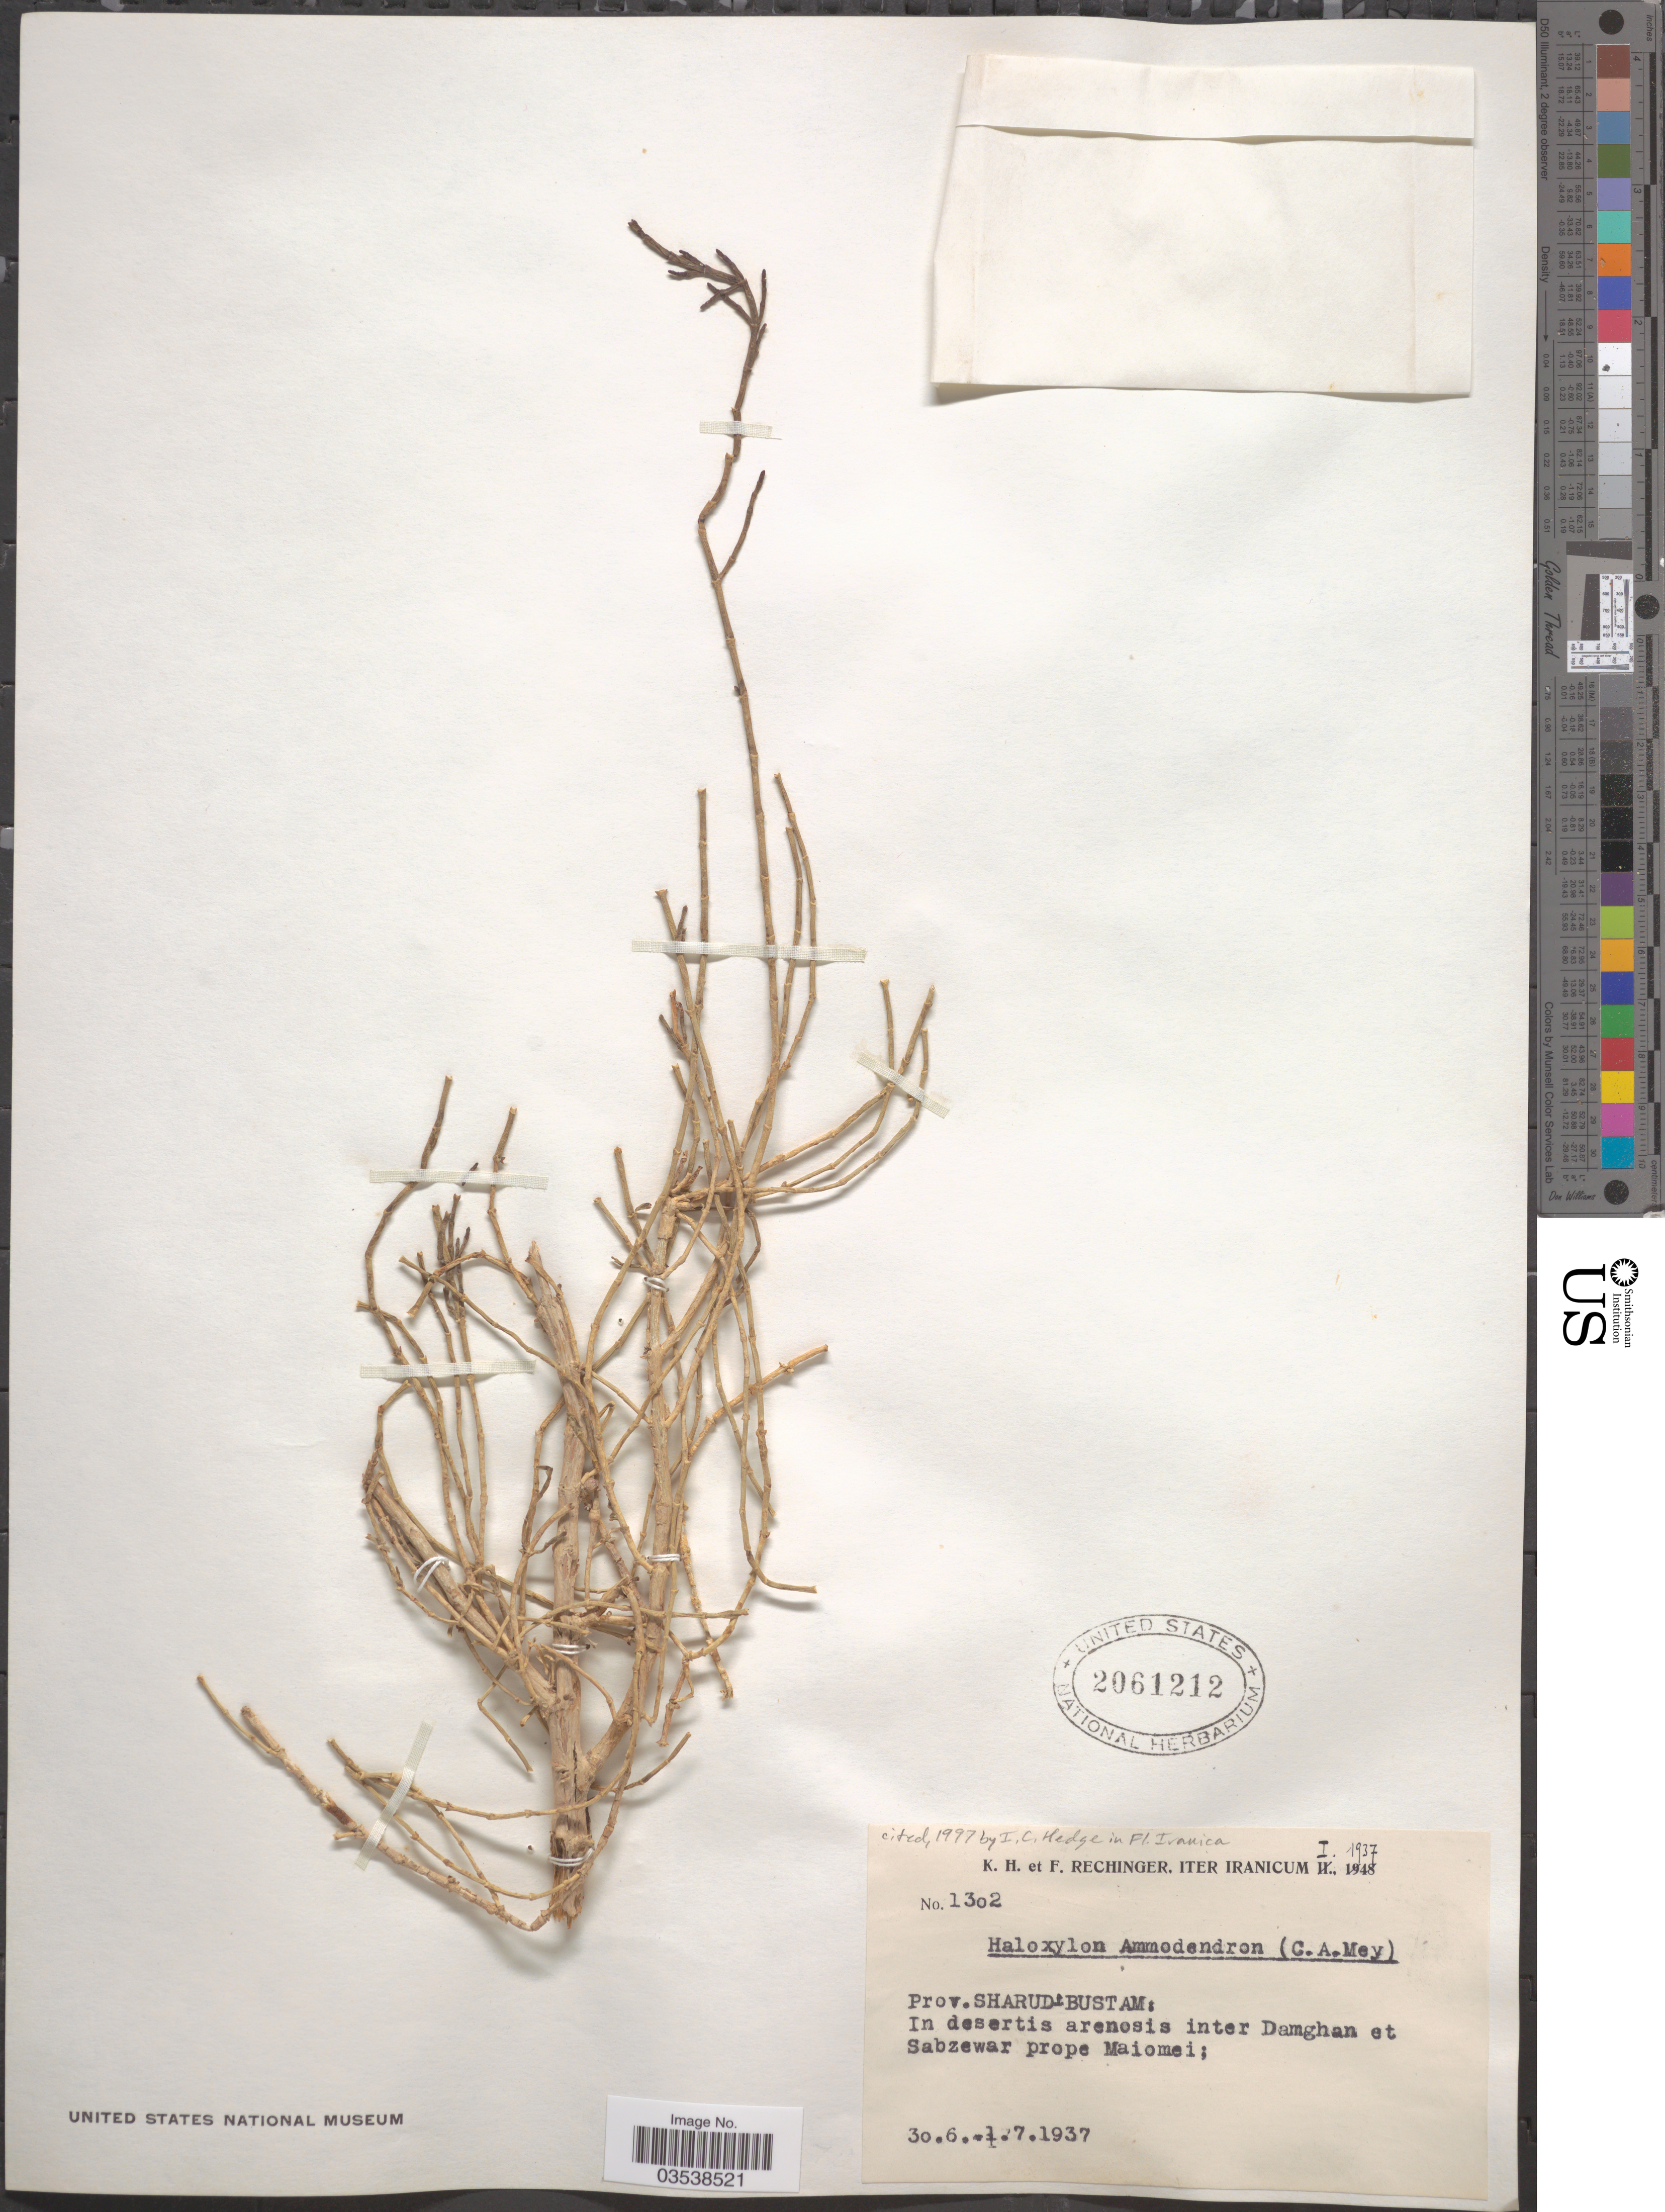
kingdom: Plantae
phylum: Tracheophyta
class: Magnoliopsida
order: Caryophyllales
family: Amaranthaceae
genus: Haloxylon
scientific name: Haloxylon ammodendron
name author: (C.A. Mey.) Bunge ex Fenzl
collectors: K. H. Rechinger & F. Rechinger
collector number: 1302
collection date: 1937-06-30/1937-07-01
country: Iran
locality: Iter Iranicum. Prov. Sharud-Bustam: In desertis arenosis inter Damghan et Sabzewar prope Maiomei.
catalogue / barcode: US 2061212